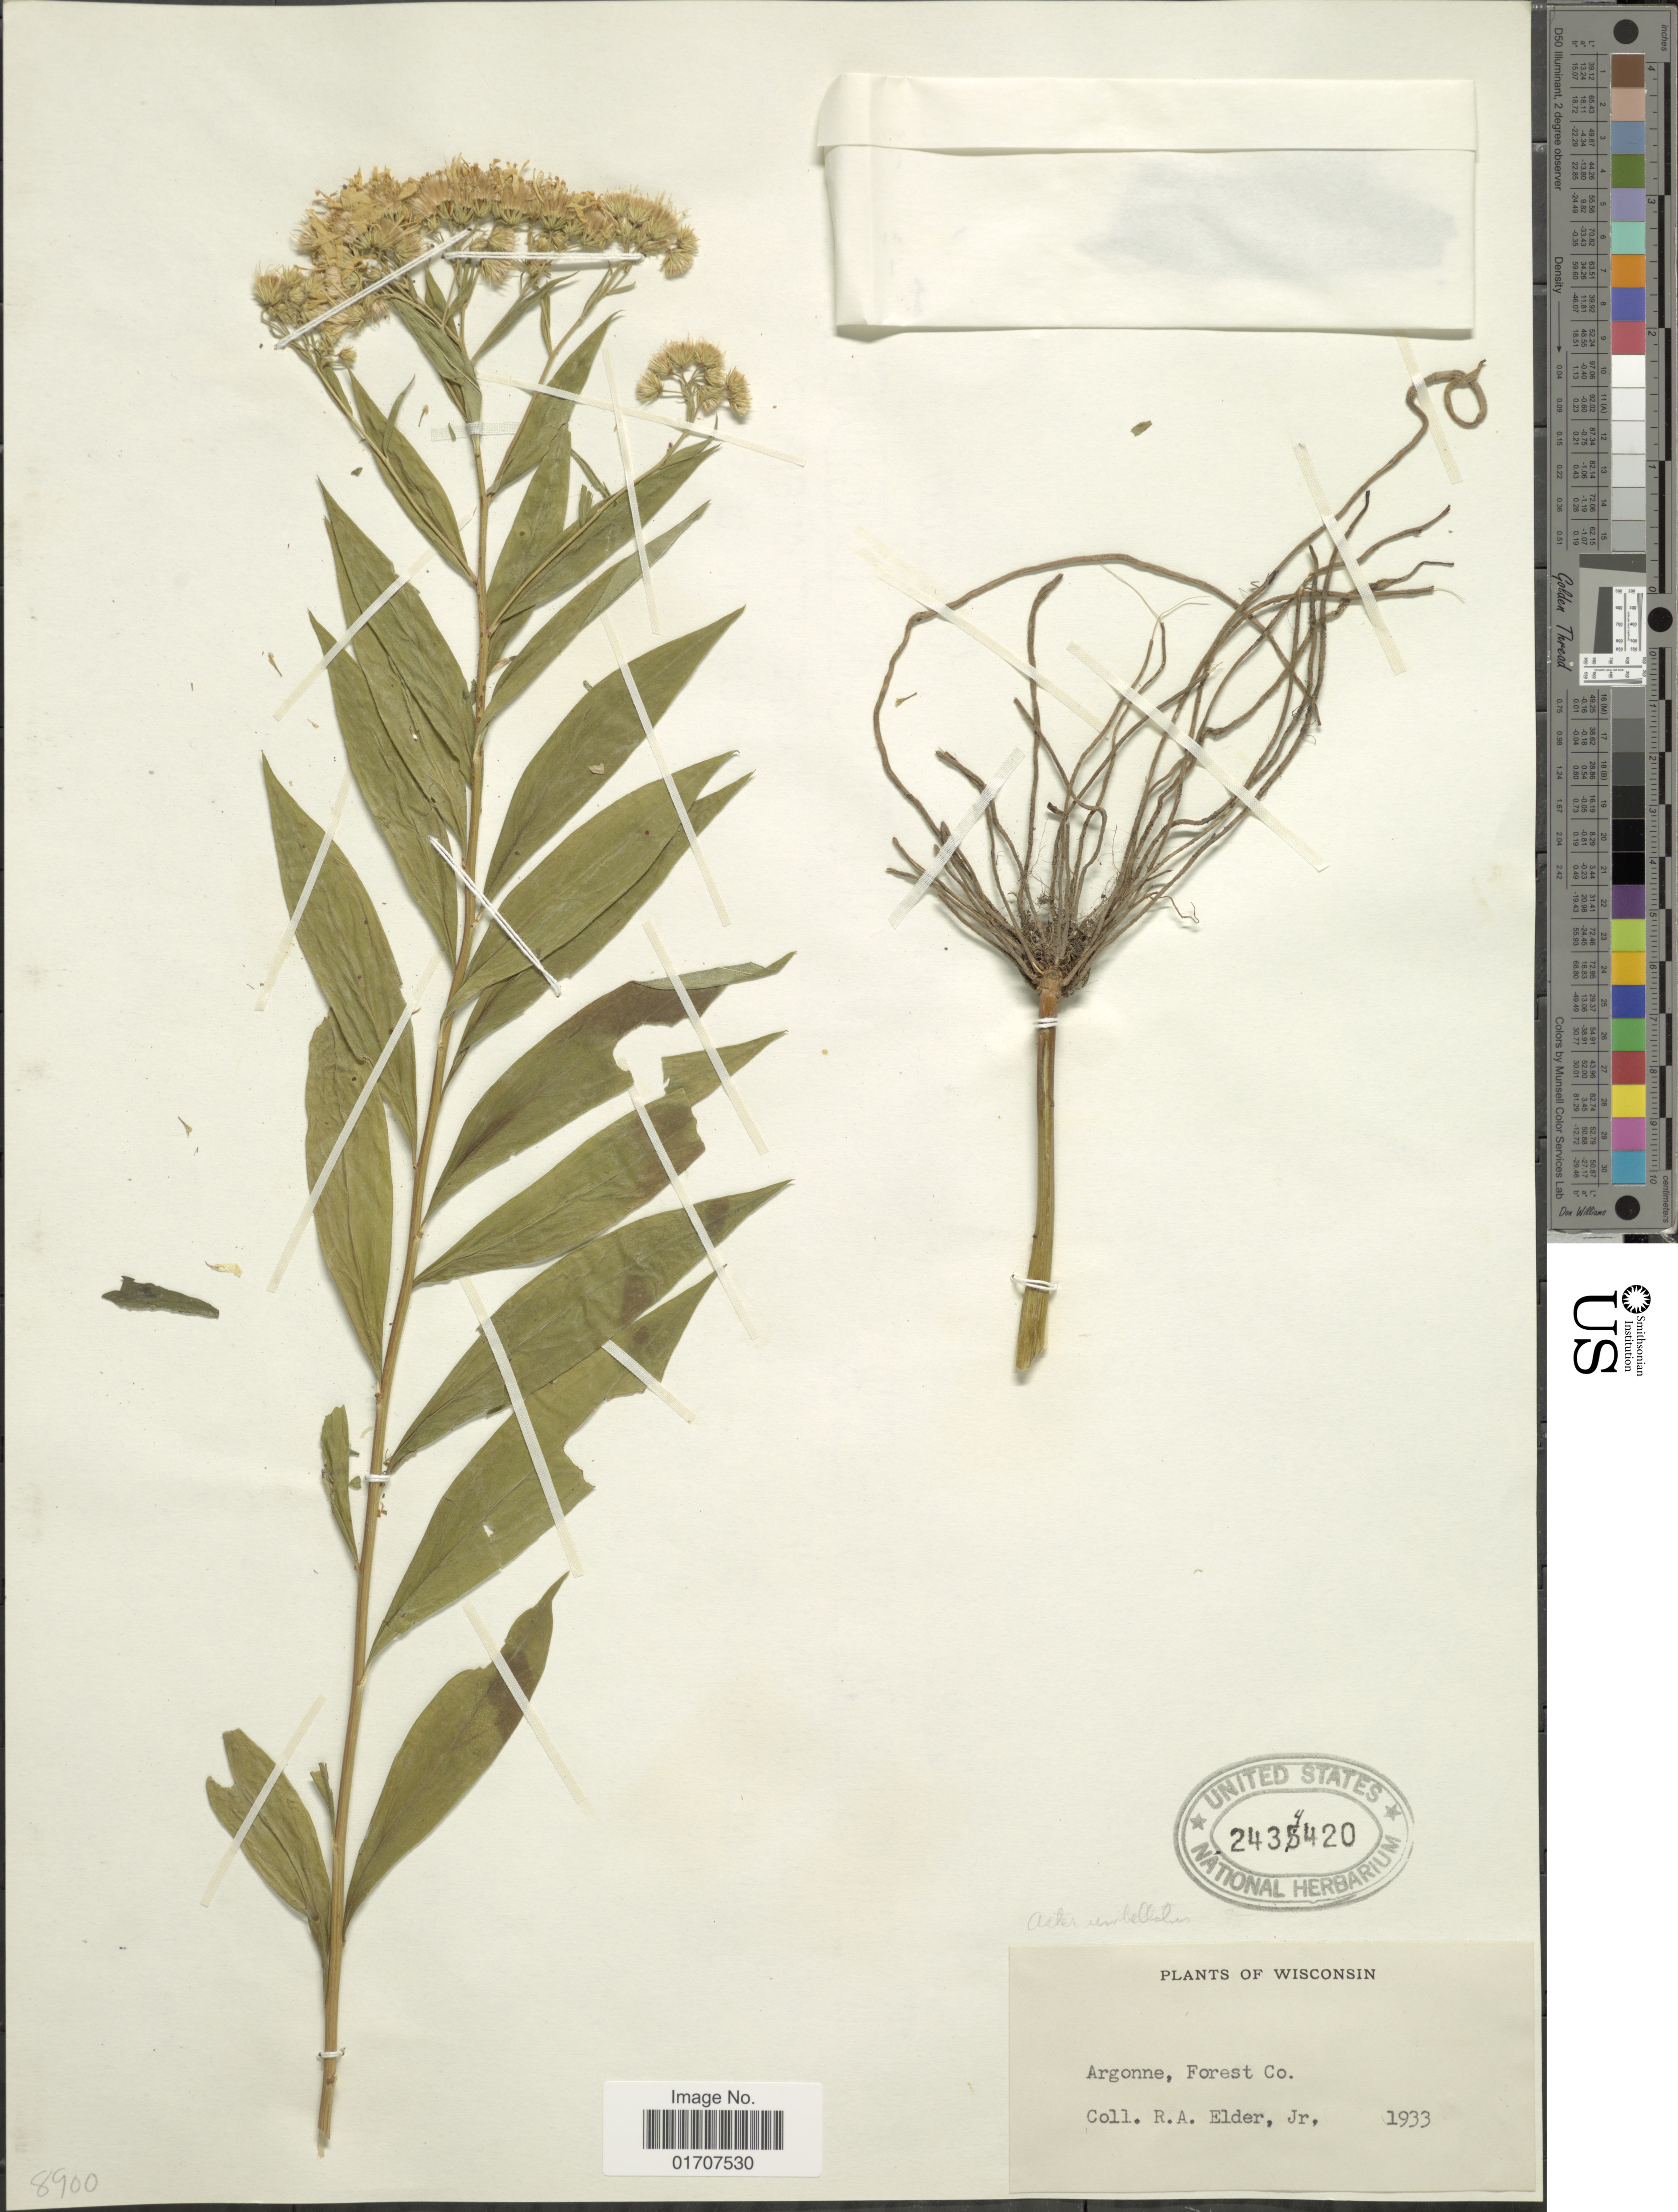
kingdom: Plantae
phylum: Tracheophyta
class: Magnoliopsida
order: Asterales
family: Asteraceae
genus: Doellingeria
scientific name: Doellingeria umbellata var. umbellata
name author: Nees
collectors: R. Elder Jr.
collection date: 1933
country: United States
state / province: Wisconsin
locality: Argonne, Forest Co.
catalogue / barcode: US 2434420